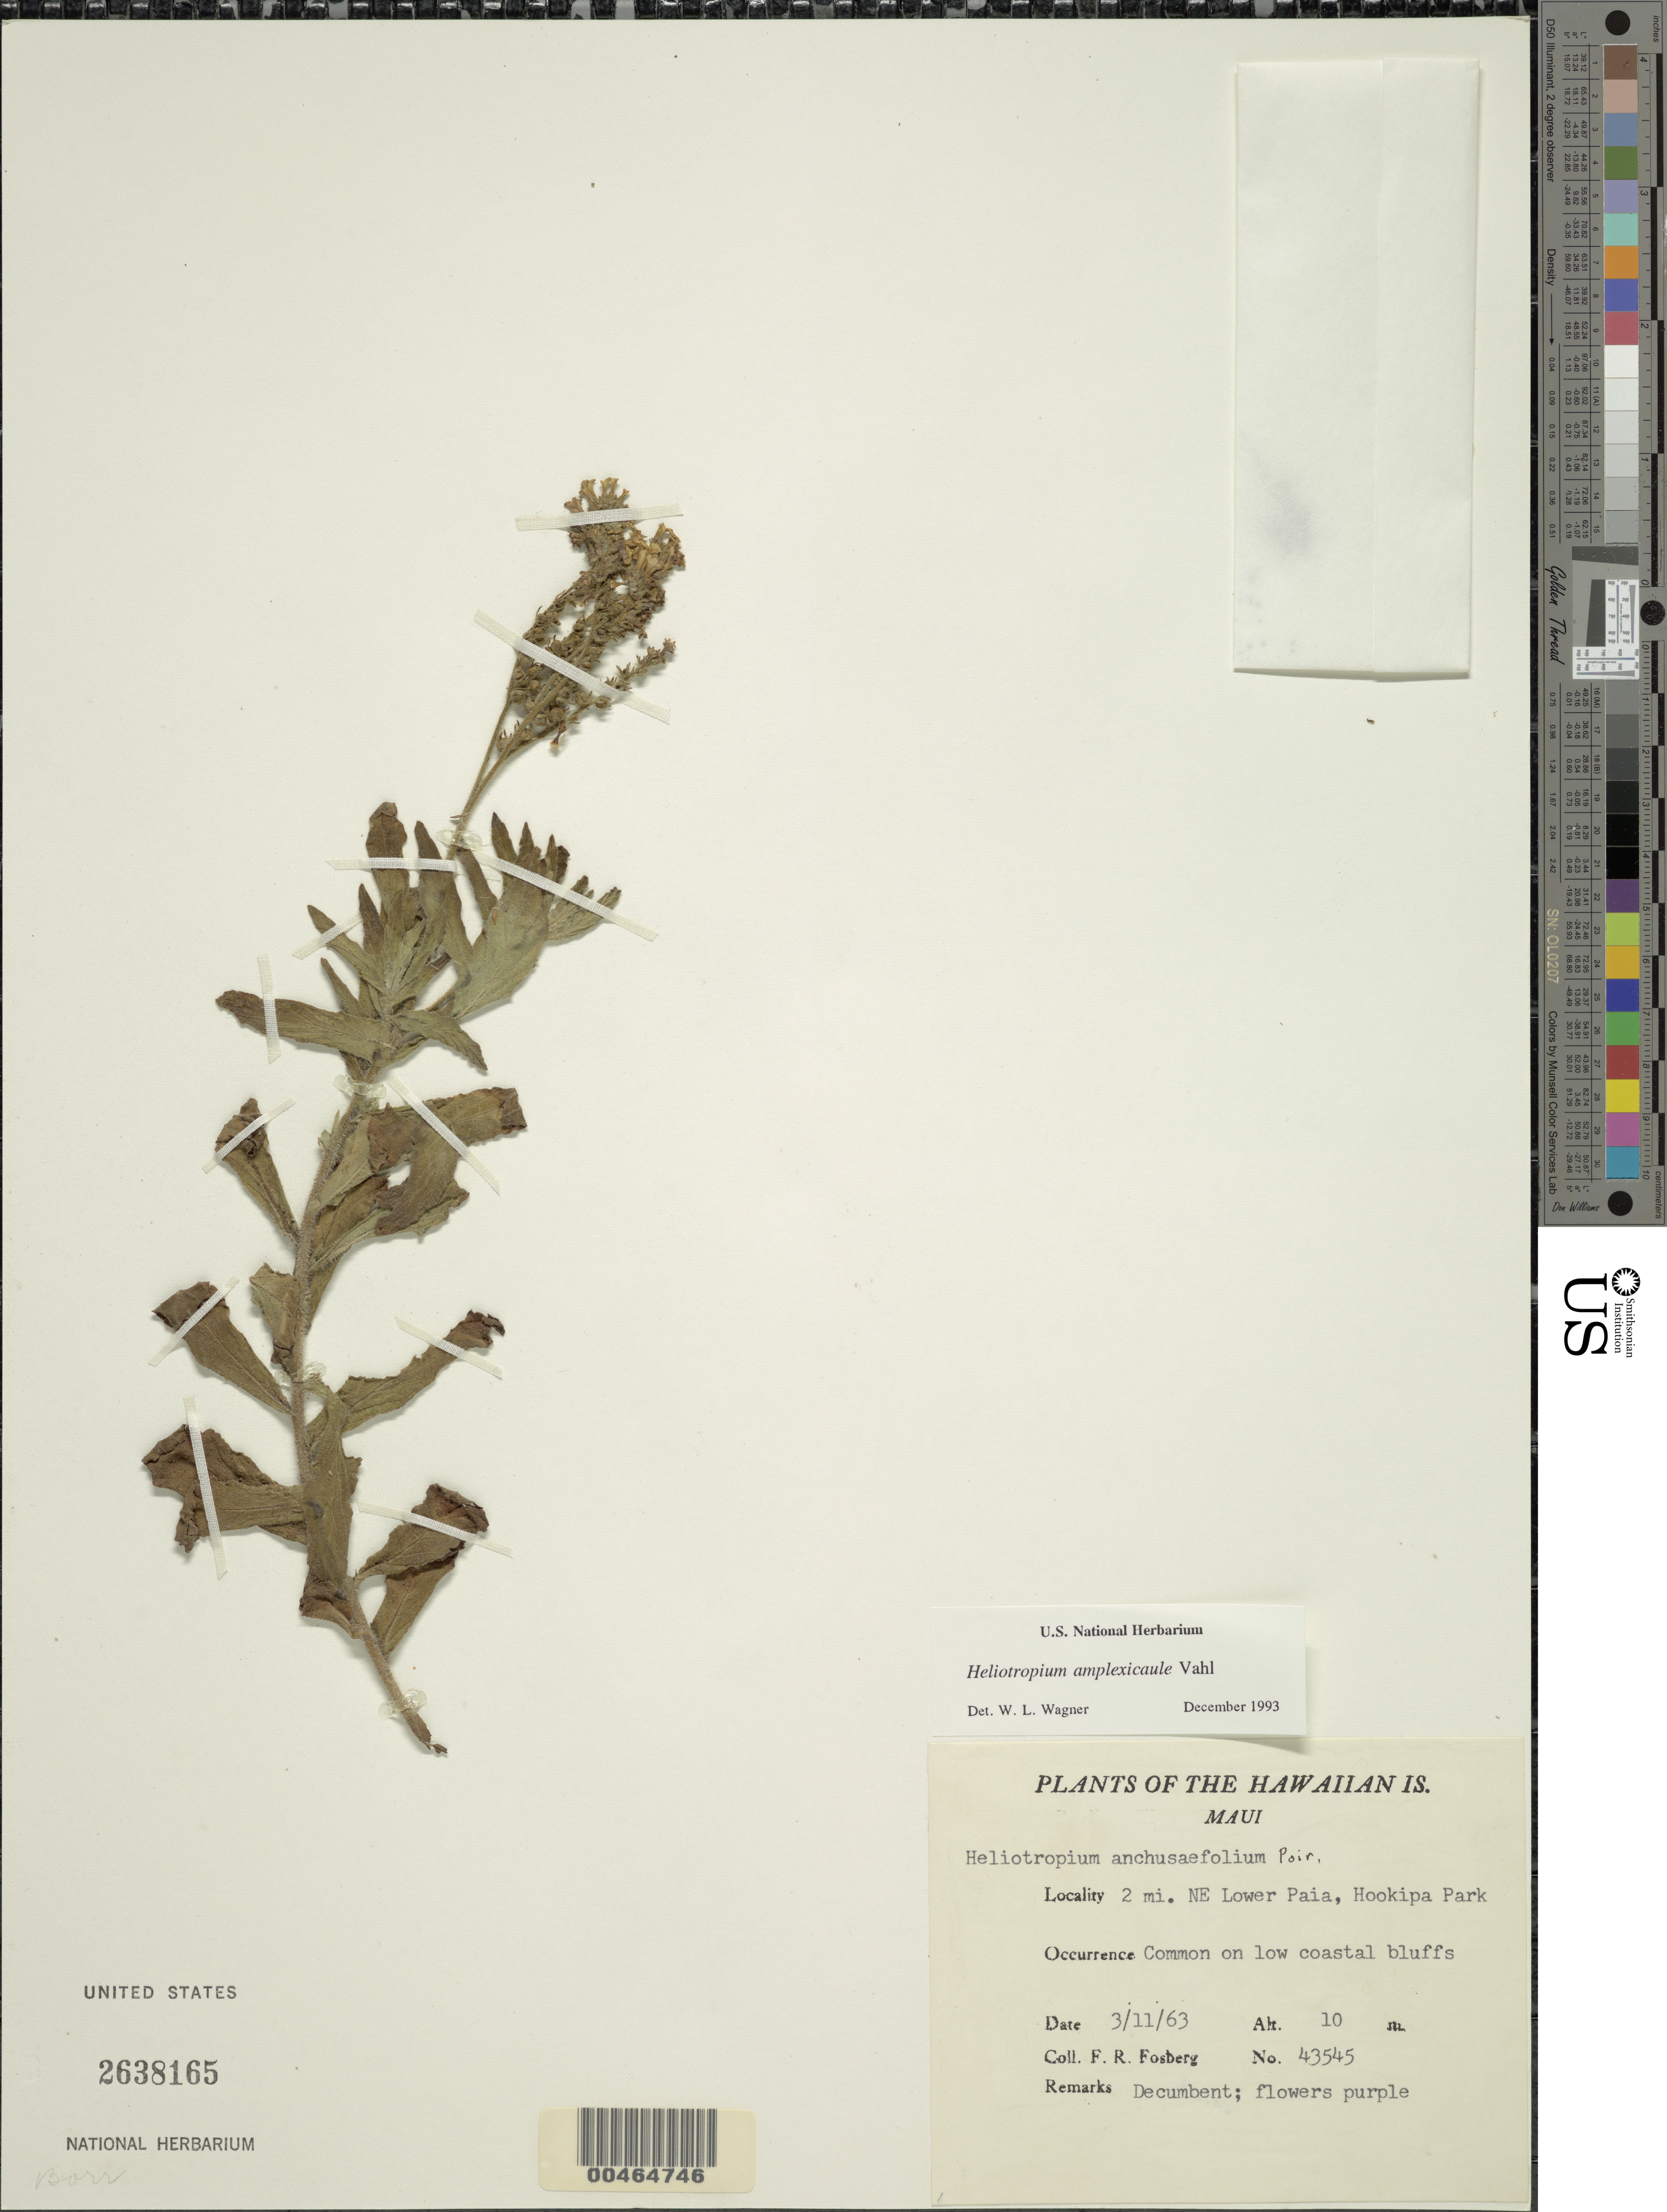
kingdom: Plantae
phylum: Tracheophyta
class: Magnoliopsida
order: Boraginales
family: Heliotropiaceae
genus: Heliotropium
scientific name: Heliotropium amplexicaule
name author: Vahl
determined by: Wagner, W. L., (BOT), Smithsonian Institution - National Museum of Natural History (UNITED STATES)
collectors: F. R. Fosberg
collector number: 43545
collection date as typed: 11 Mar 1963 or 3 Nov 1963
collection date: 1963-03-11 or 1963-11-03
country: United States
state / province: Hawaii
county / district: Maui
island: Maui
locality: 2 mi NE Lower Paia, Hookipa Park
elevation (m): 10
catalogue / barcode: US 2638165